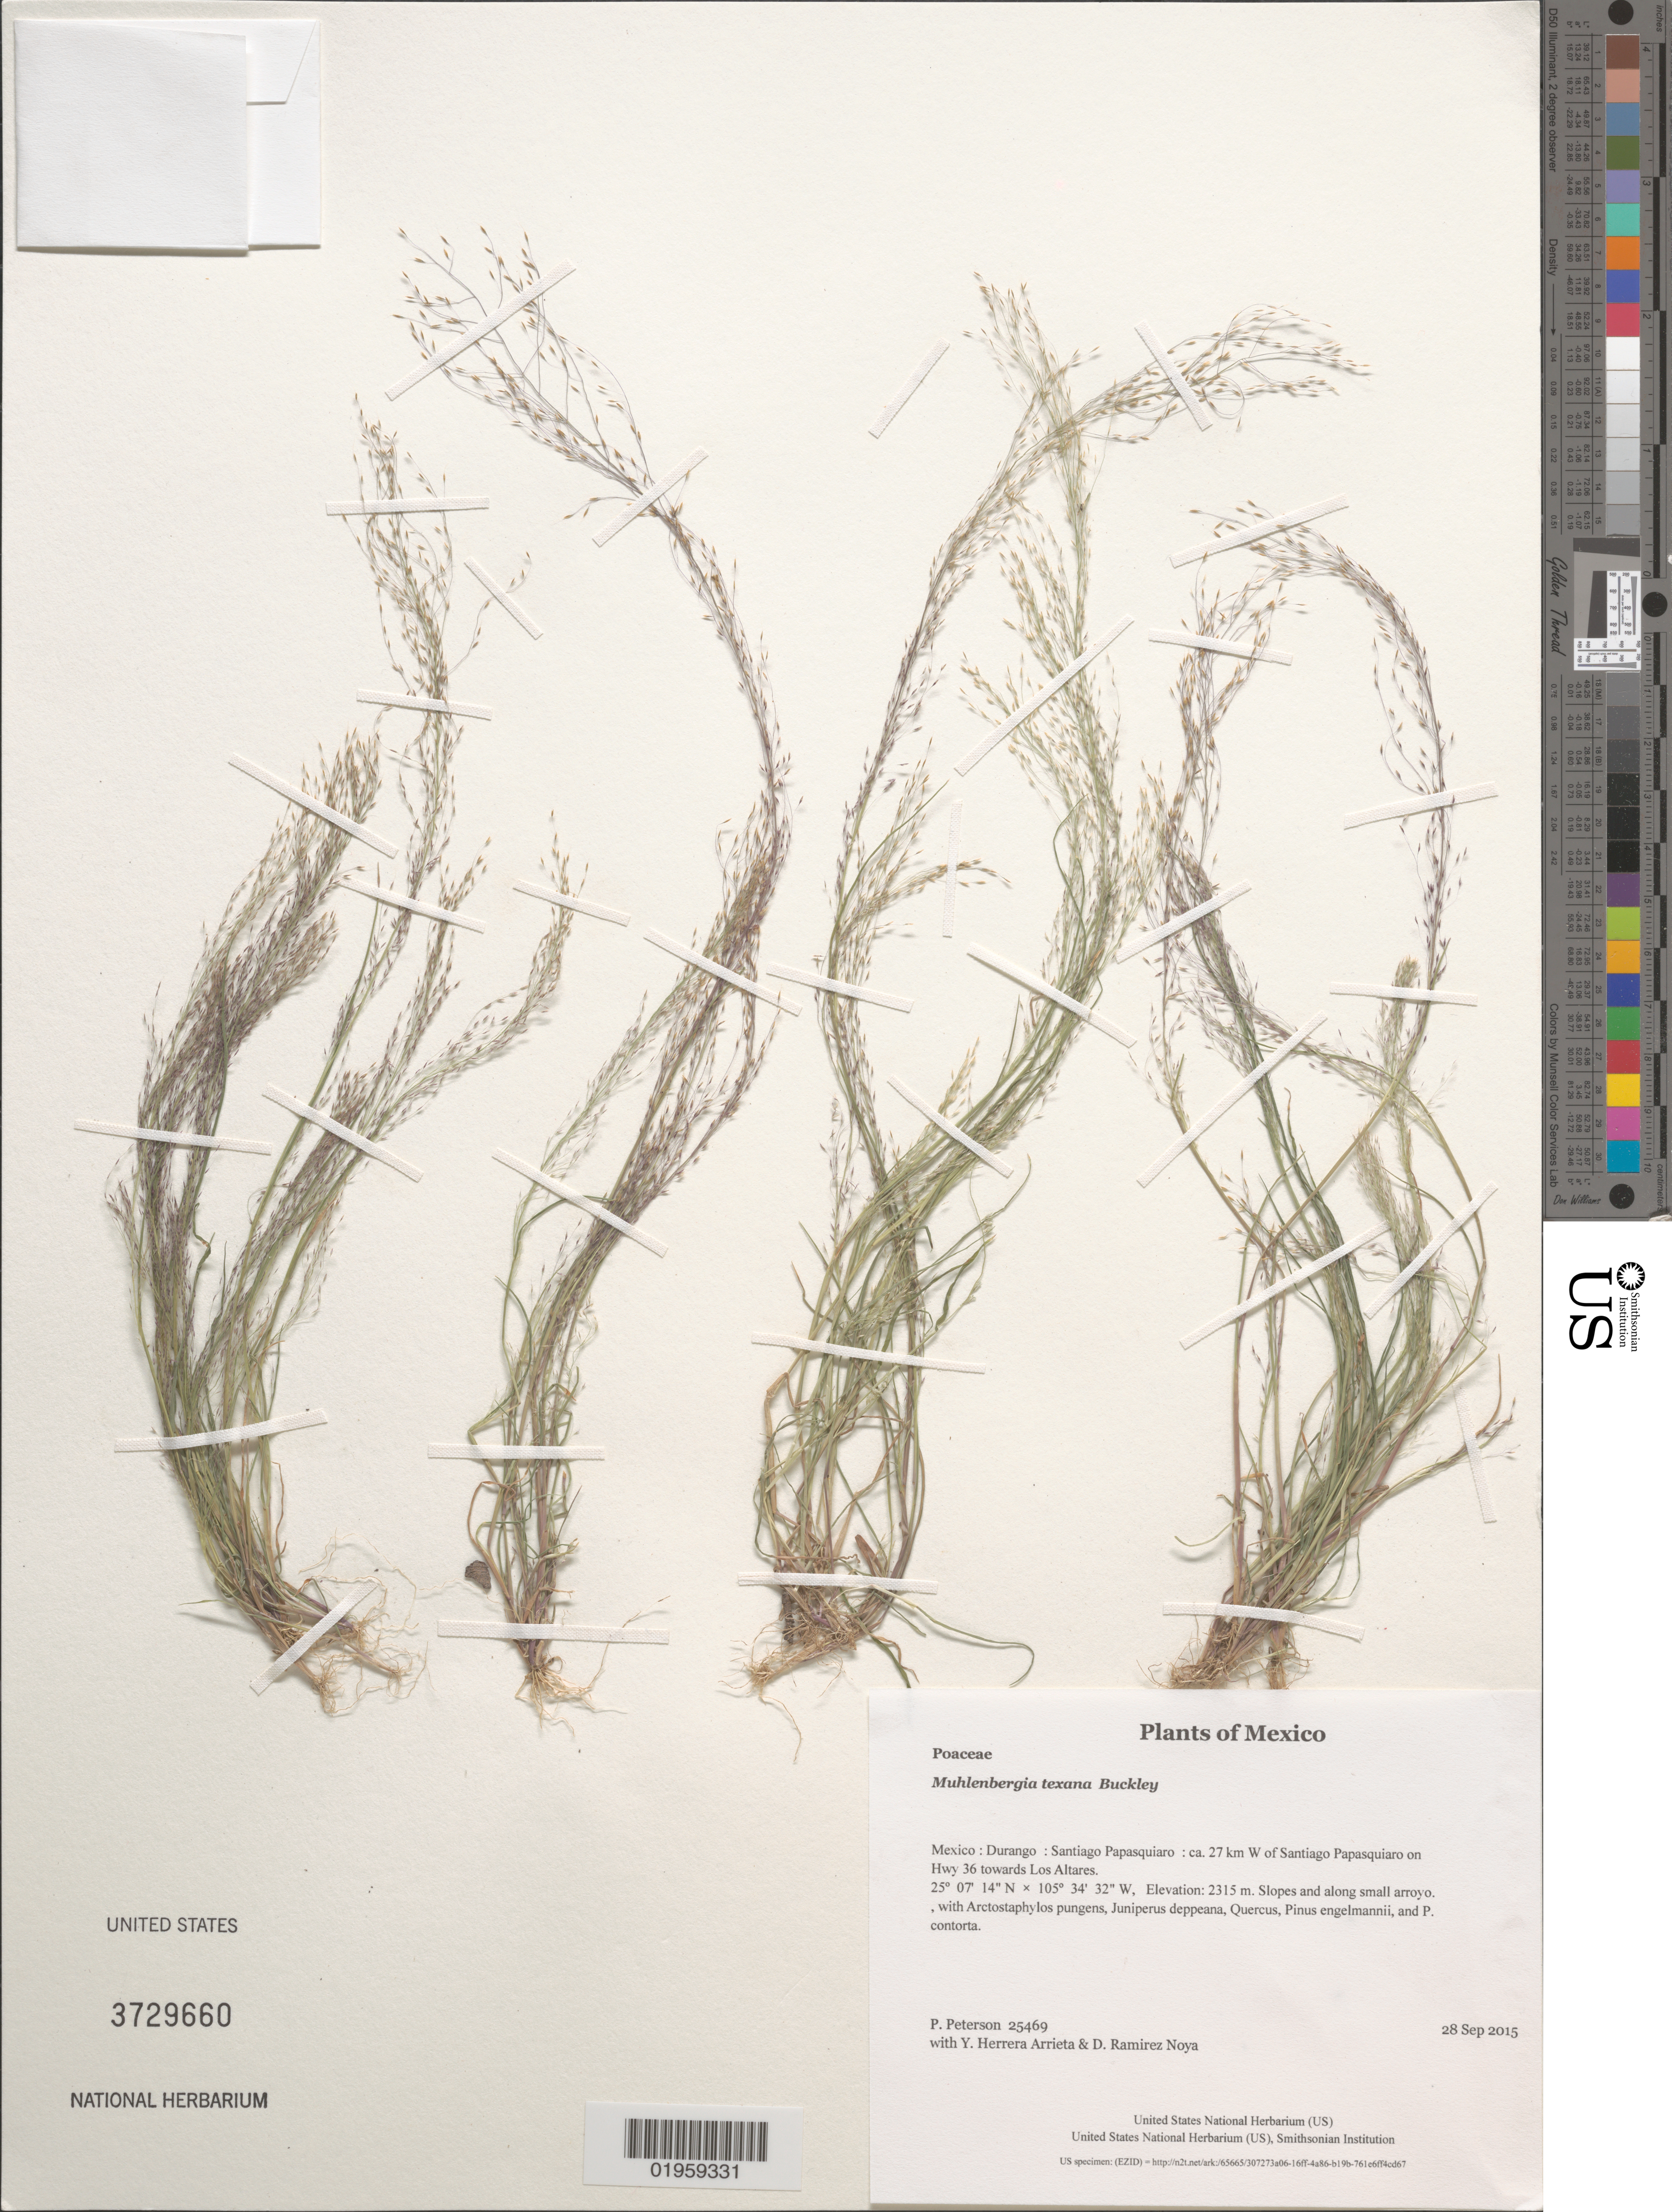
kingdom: Plantae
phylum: Tracheophyta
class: Liliopsida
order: Poales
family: Poaceae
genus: Muhlenbergia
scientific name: Muhlenbergia texana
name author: Buckley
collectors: P. M. Peterson, Y. Herrera Arrieta & D. Ramirez Noya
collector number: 25469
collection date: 2015-09-28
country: Mexico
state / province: Durango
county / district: Santiago Papasquiaro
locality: ca. 27 km W of Santiago Papasquiaro on Hwy 36 towards Los Altares.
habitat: Slopes and along small arroyo.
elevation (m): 2315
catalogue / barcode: US 3729660